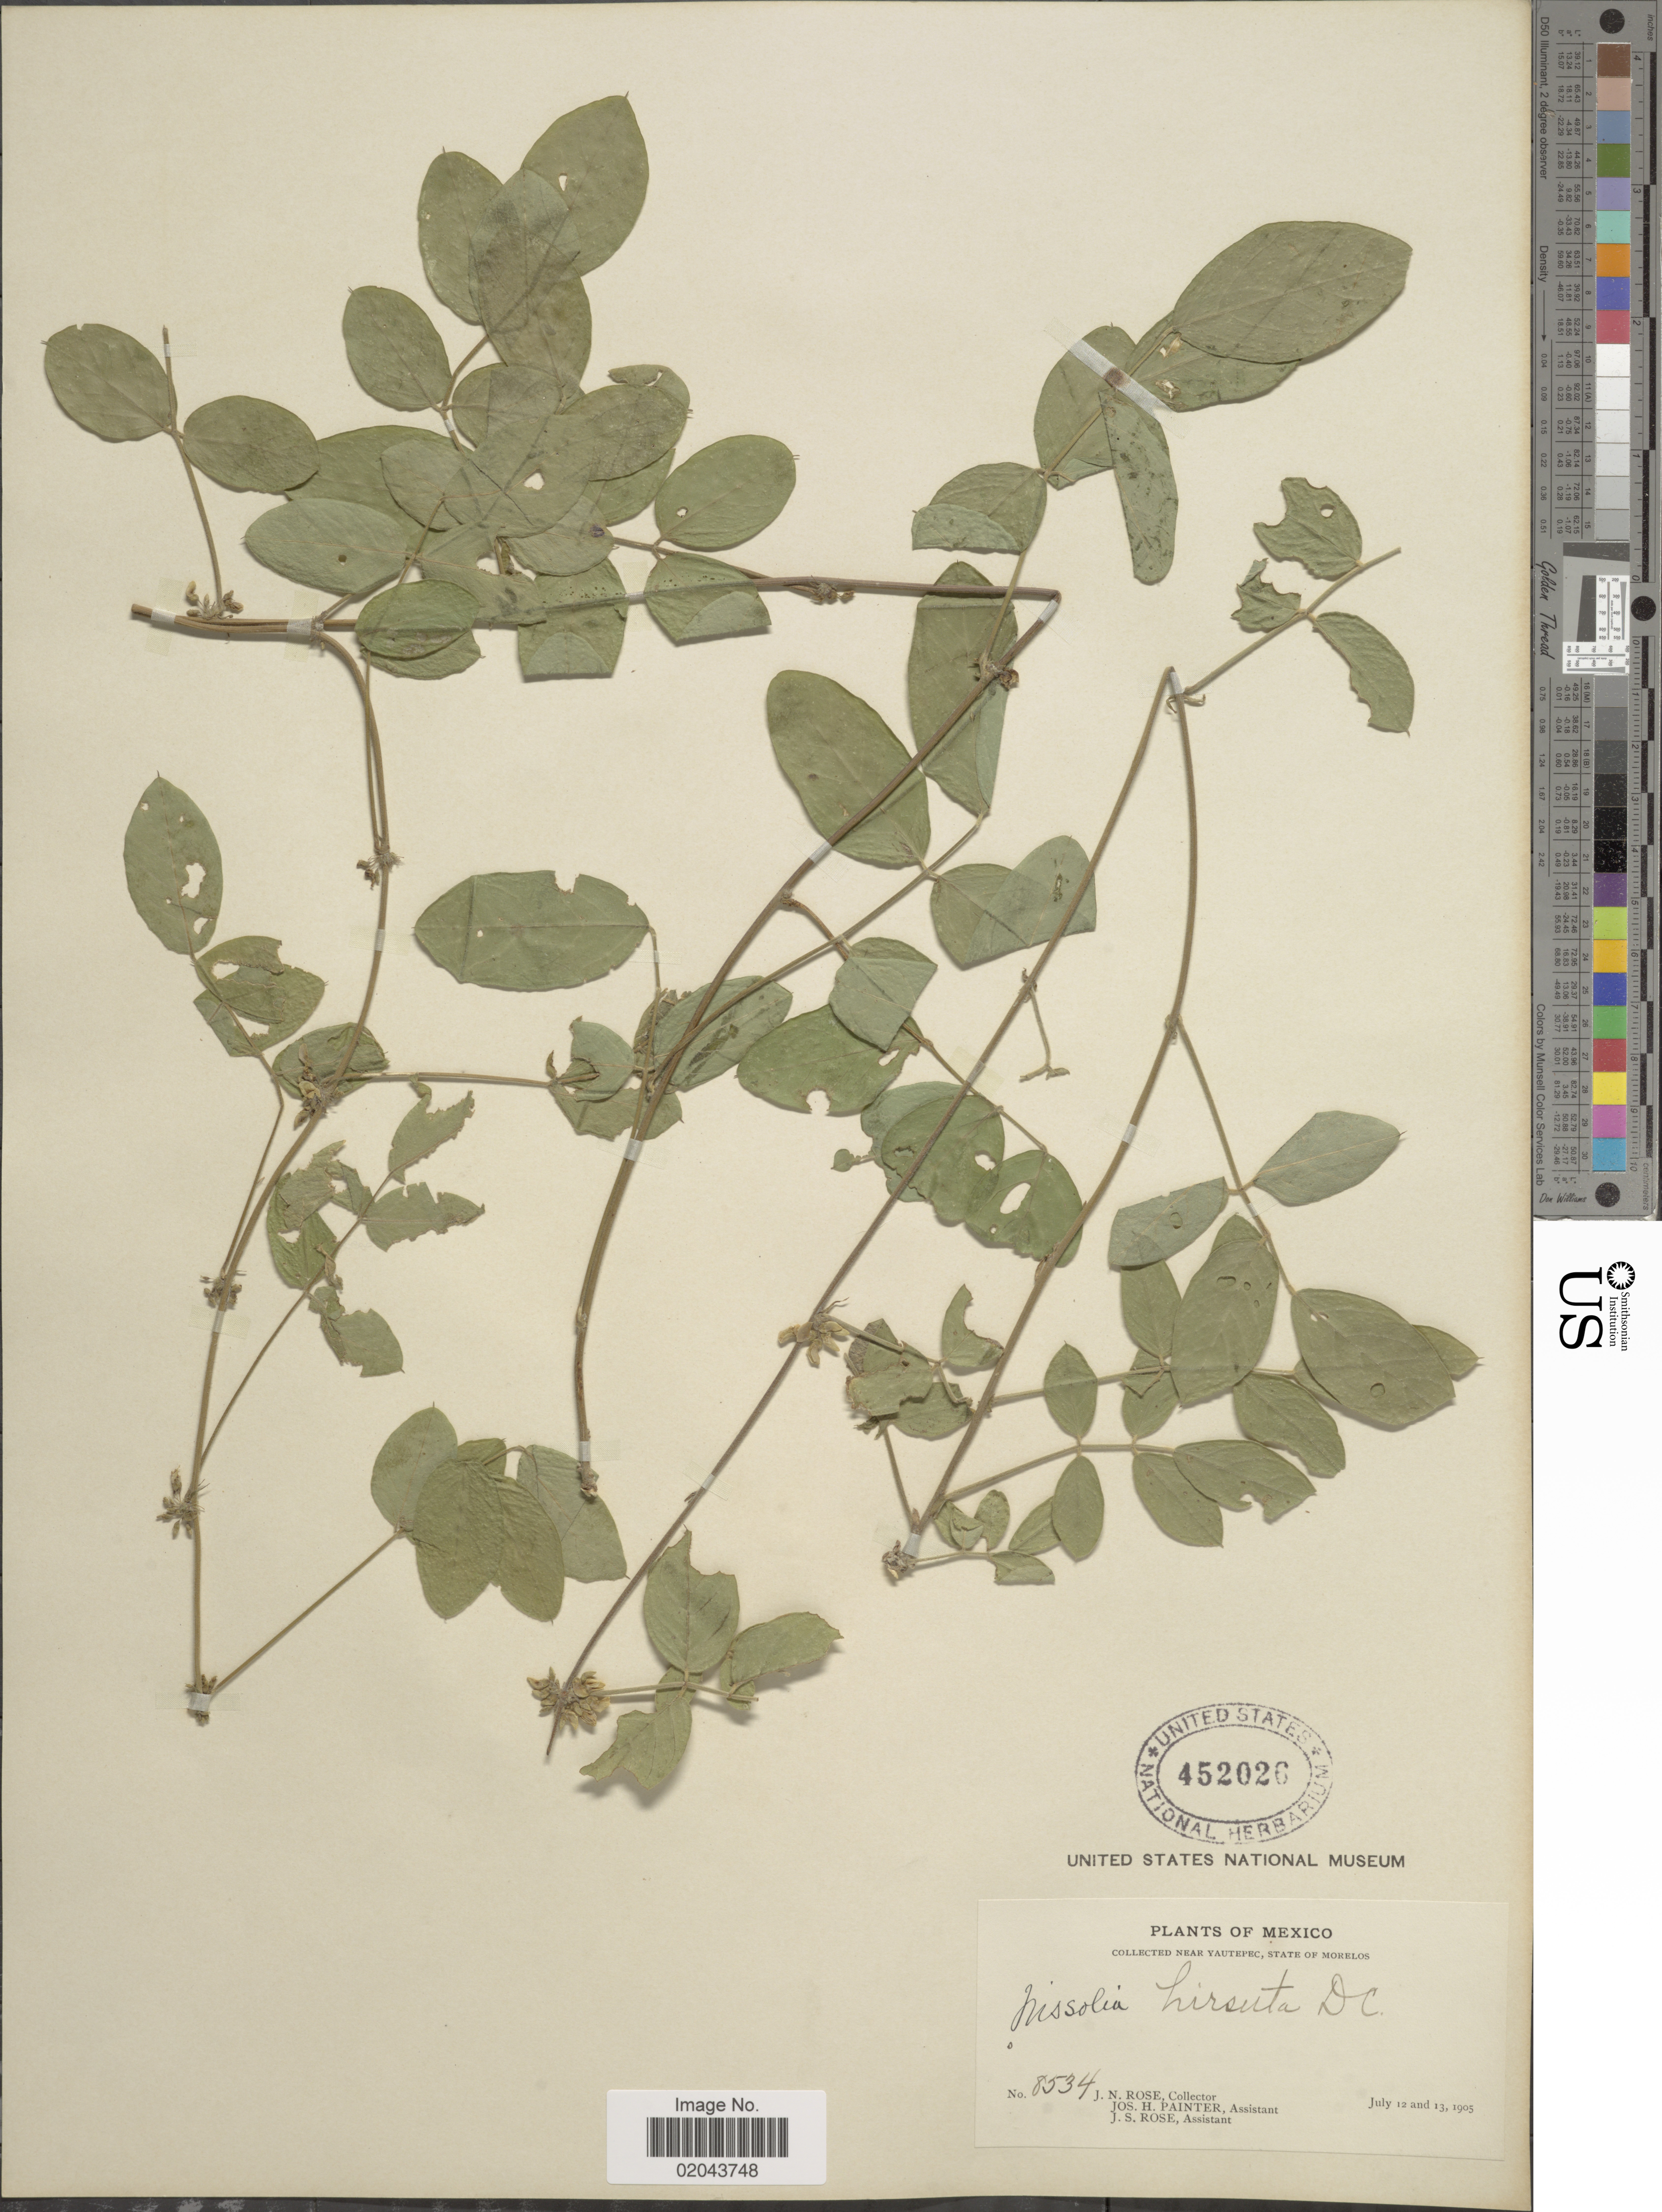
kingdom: Plantae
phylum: Tracheophyta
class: Magnoliopsida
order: Fabales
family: Fabaceae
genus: Nissolia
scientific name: Nissolia microptera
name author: Poir.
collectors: J. N. Rose, J. H. Painter & J. S. Rose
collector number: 8534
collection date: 1905-07-12/1905-07-13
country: Mexico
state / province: Morelos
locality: Near Yautepec.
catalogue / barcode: US 452026